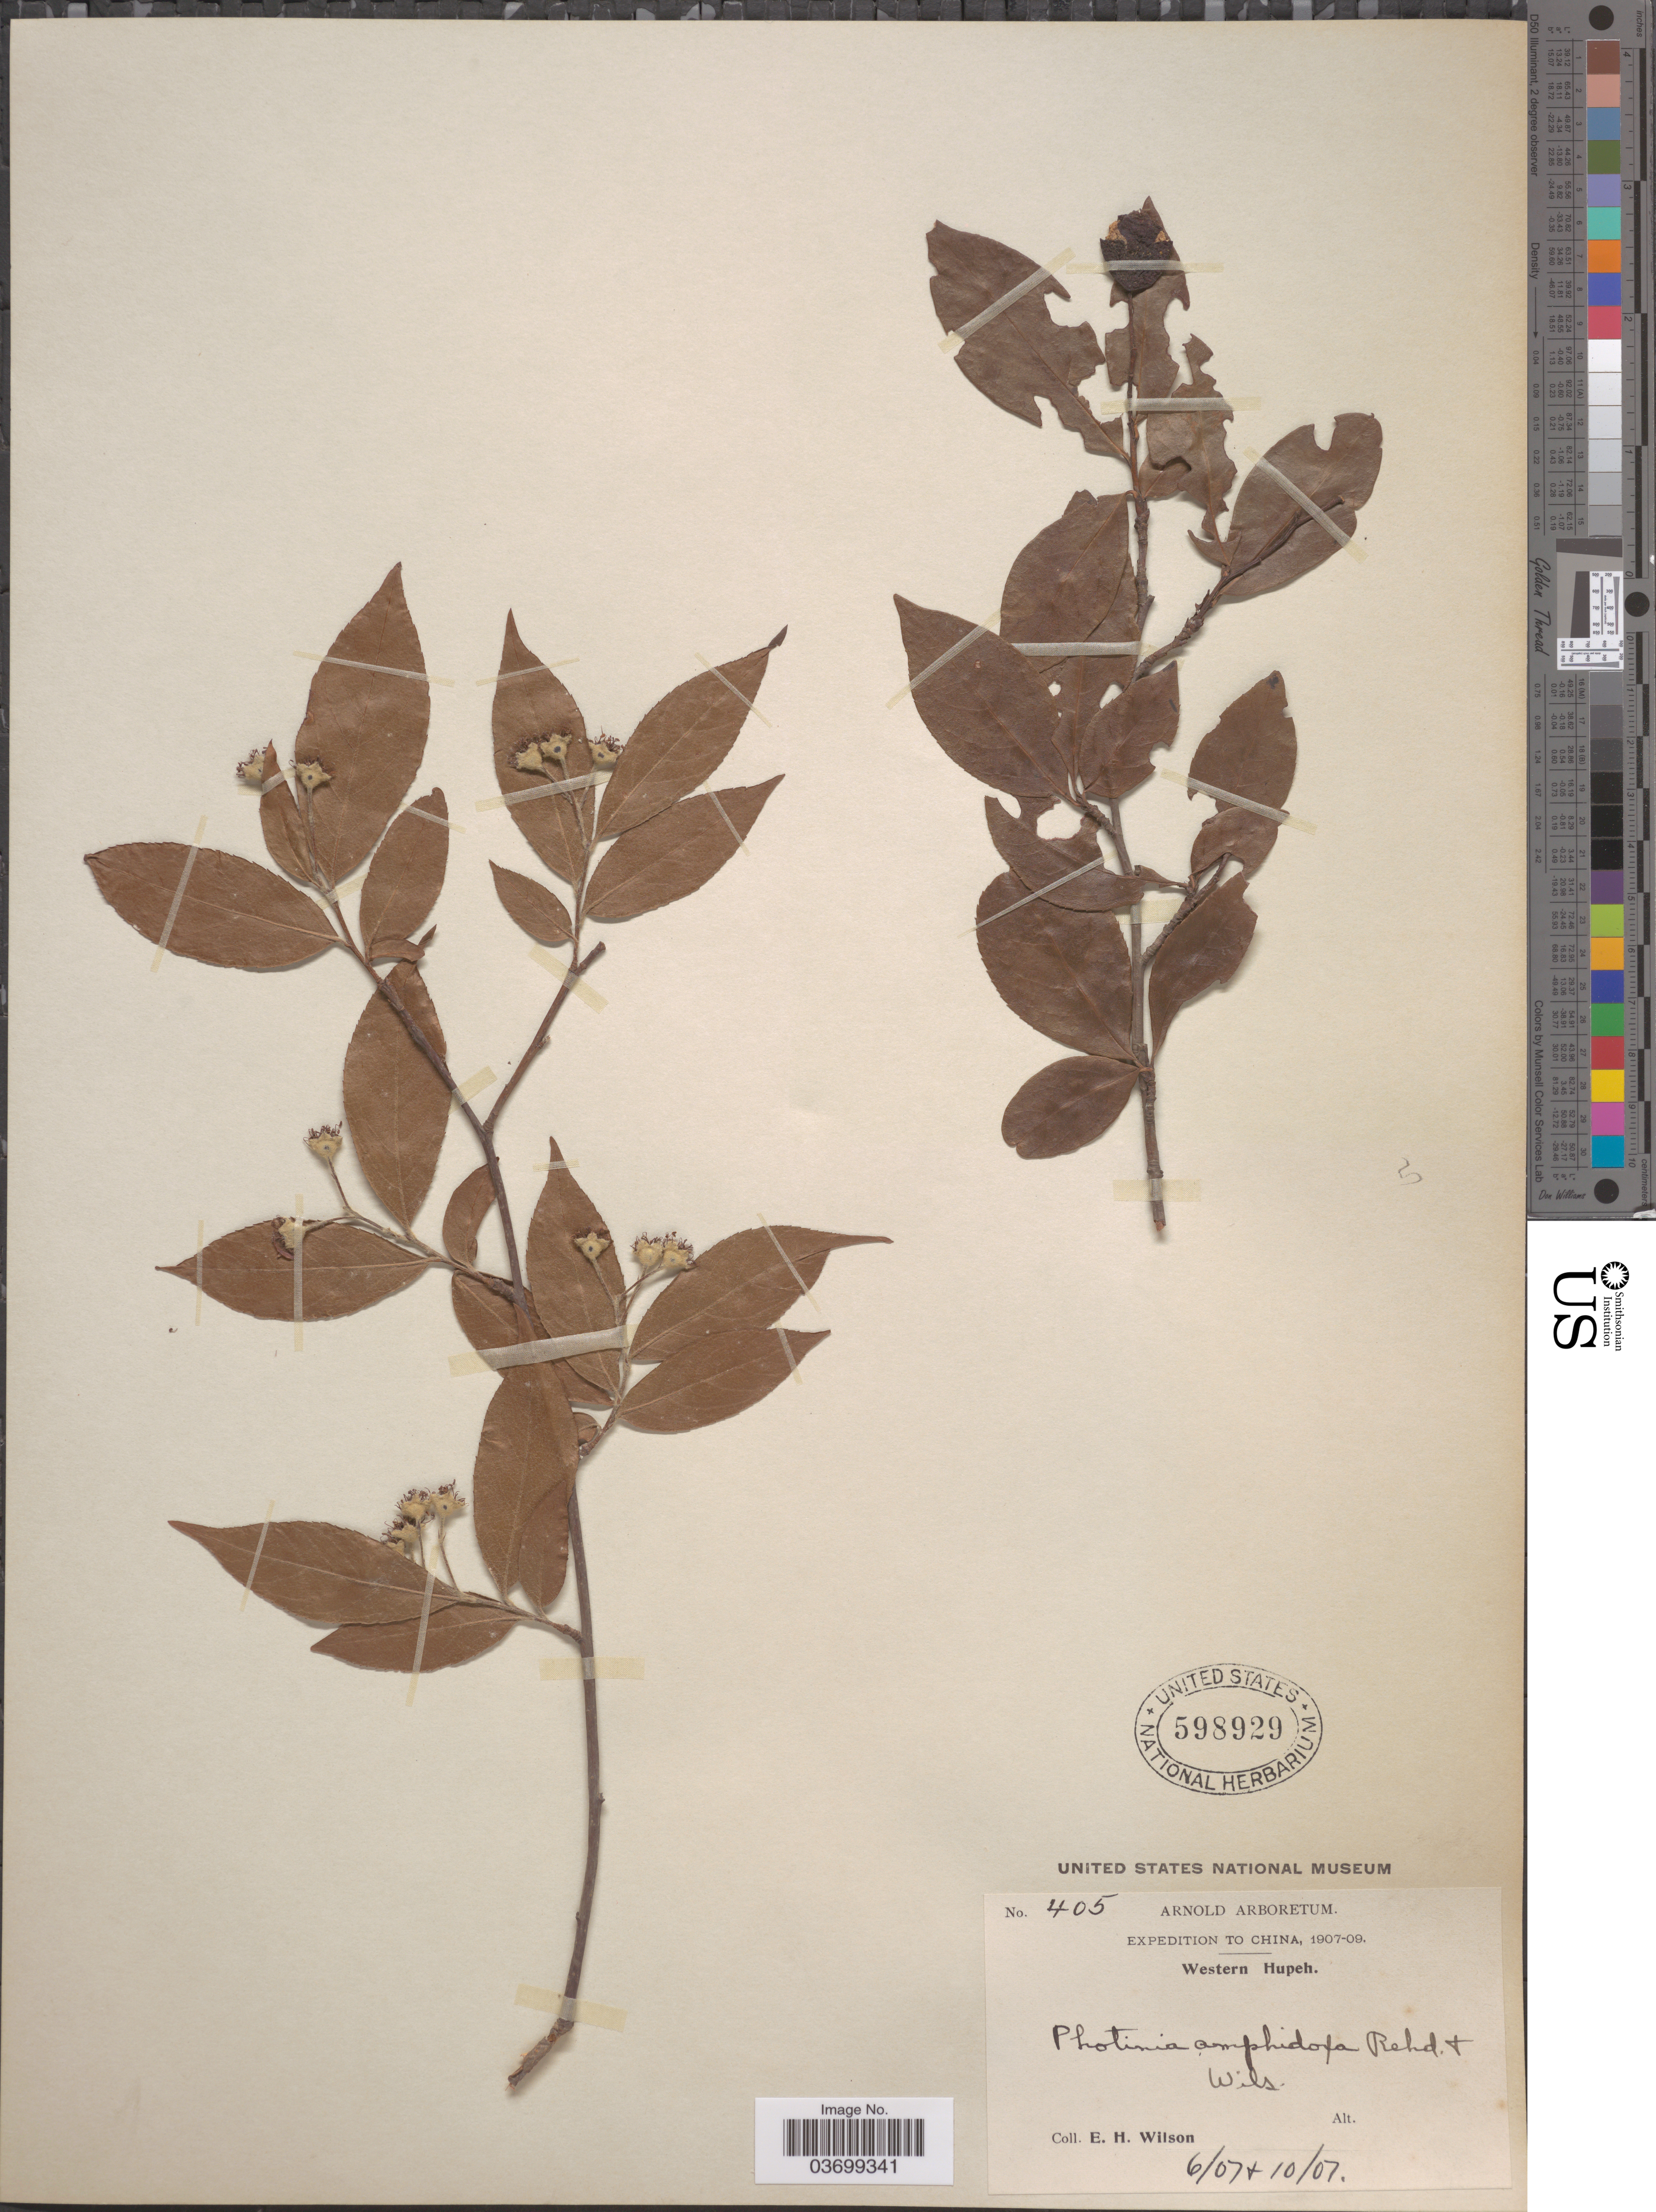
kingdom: Plantae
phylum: Tracheophyta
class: Magnoliopsida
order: Rosales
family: Rosaceae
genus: Photinia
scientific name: Photinia amphidoxa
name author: Rehder & E.H. Wilson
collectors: E. Wilson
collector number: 405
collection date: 1907-06/1907-10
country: China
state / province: Hubei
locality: Western Hupeh.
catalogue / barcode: US 598929